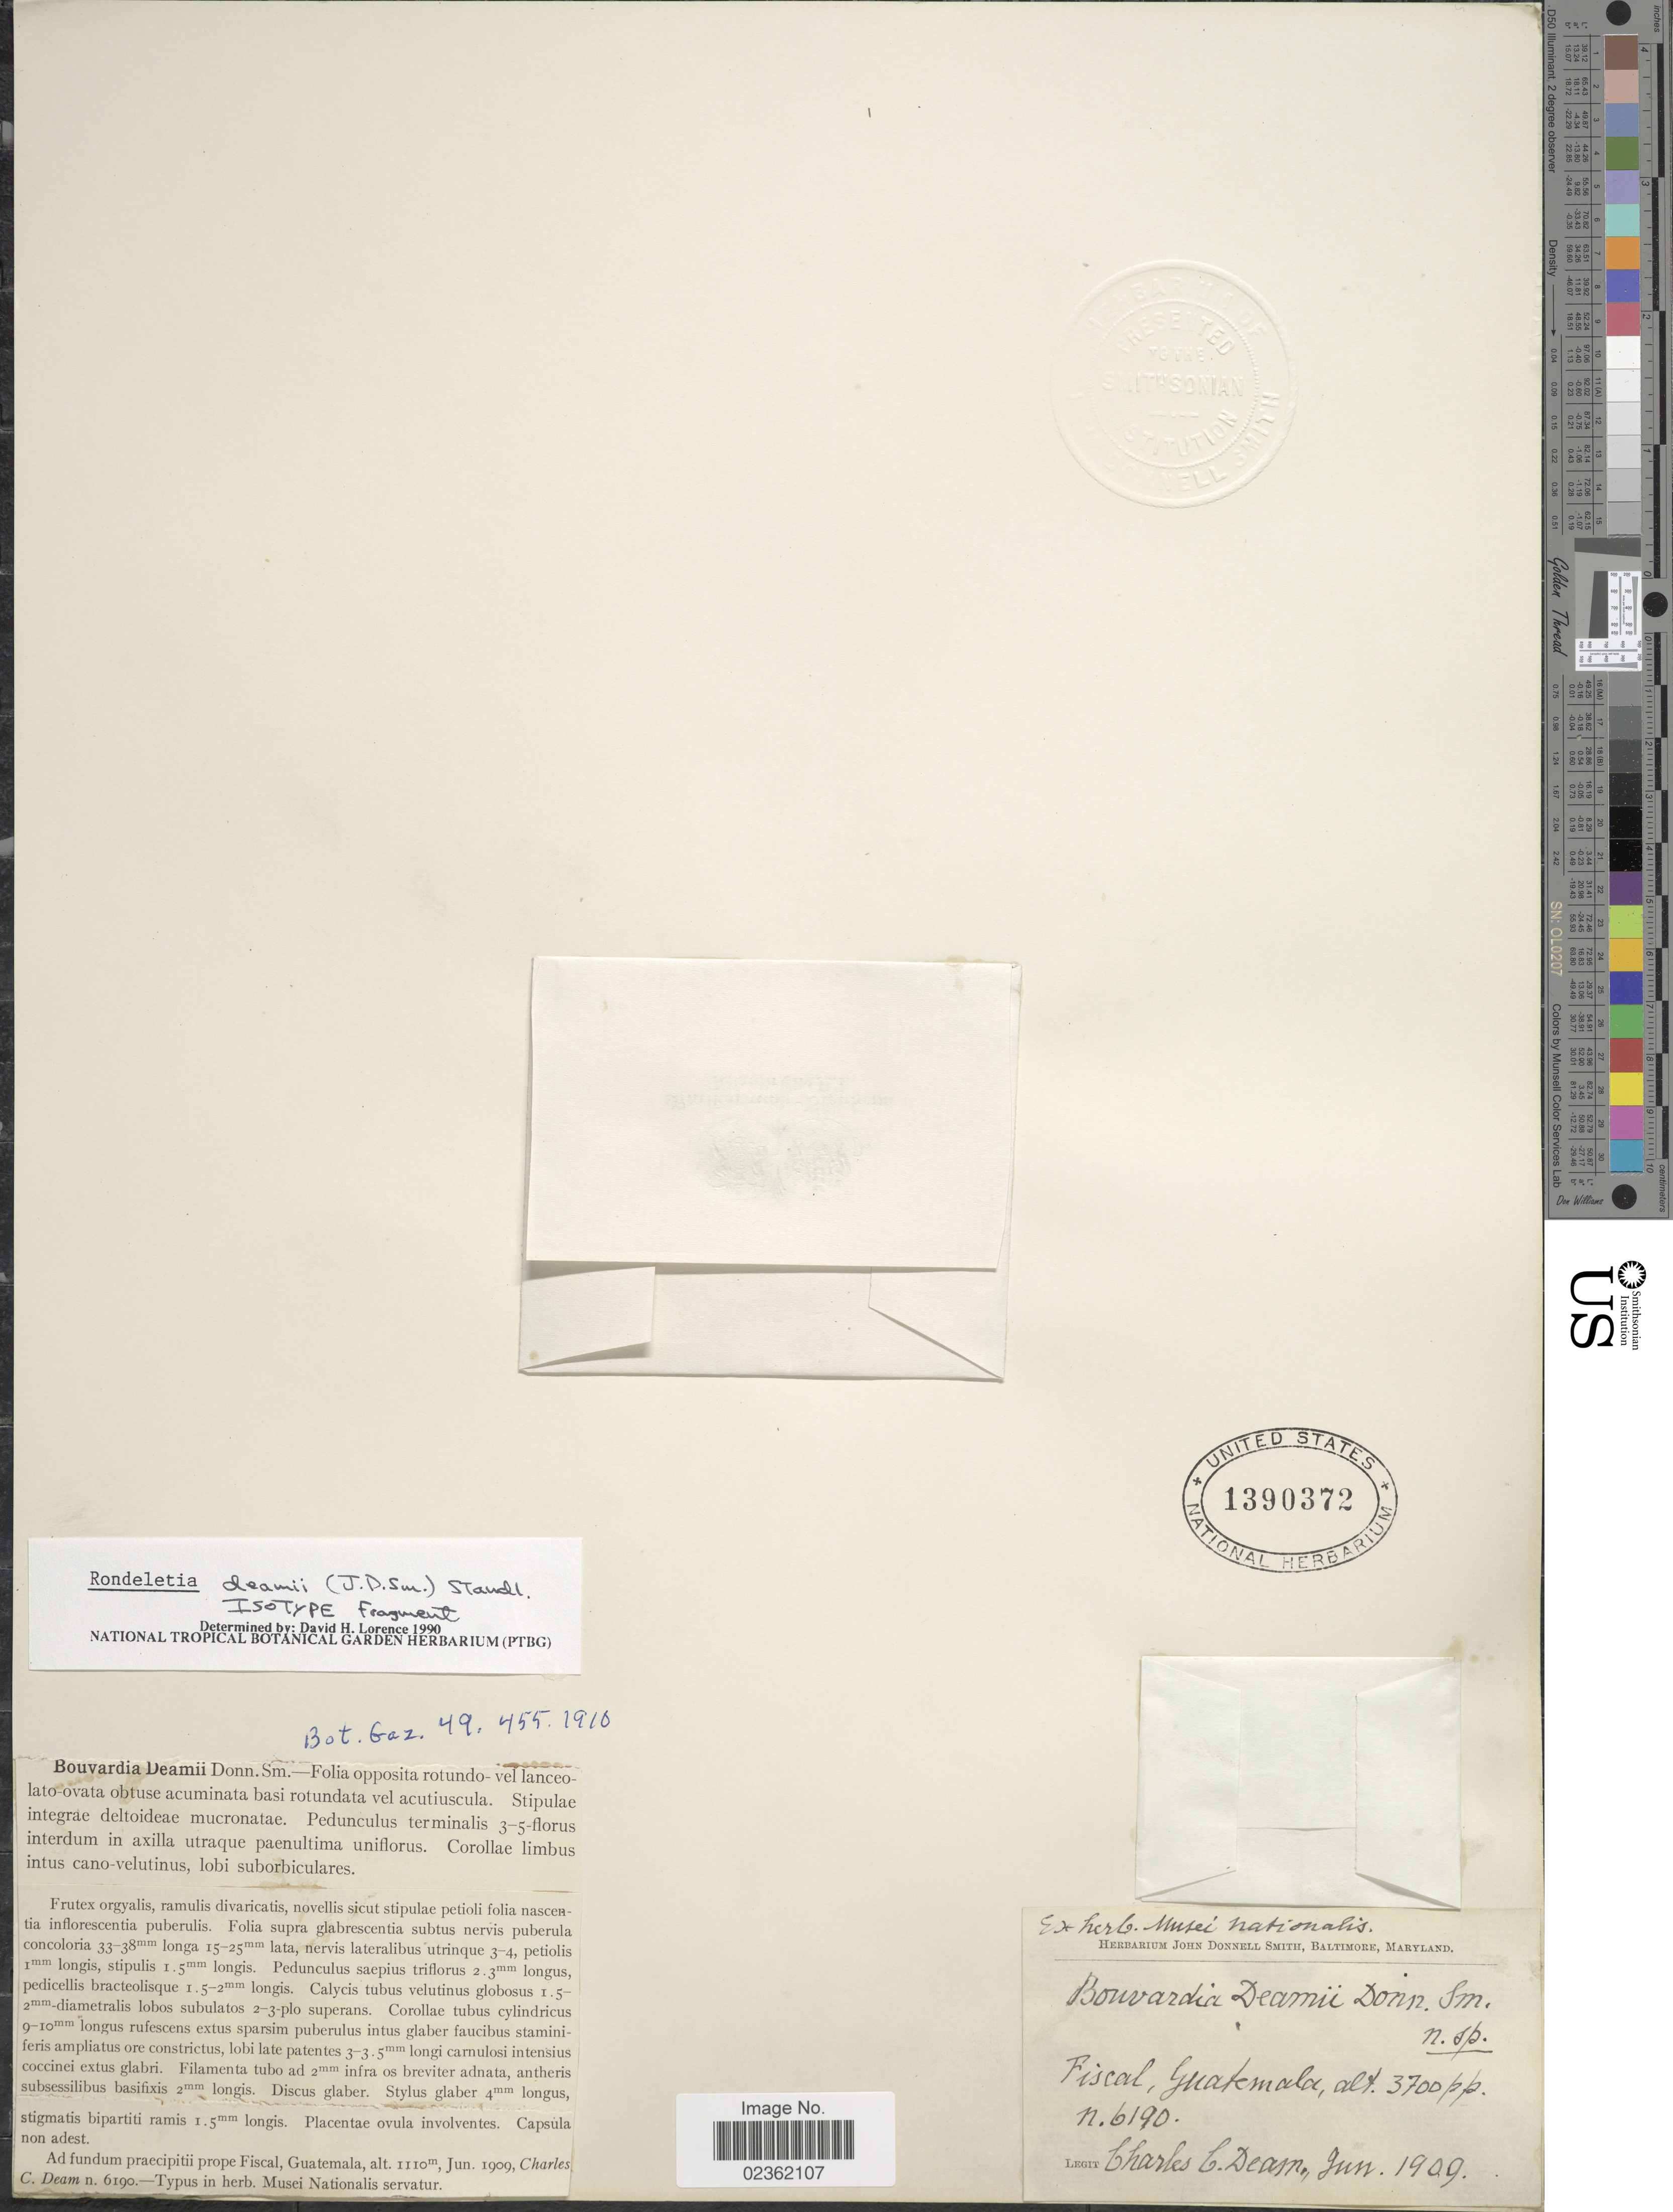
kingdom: Plantae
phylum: Tracheophyta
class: Magnoliopsida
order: Gentianales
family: Rubiaceae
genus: Rondeletia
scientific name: Rondeletia deamii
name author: (Donn. Sm.) Standl.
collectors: C. C. Deam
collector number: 6190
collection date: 1909-06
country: Guatemala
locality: Ad fundum praecipitii prope Fiscal.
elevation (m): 1110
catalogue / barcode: US 1390372